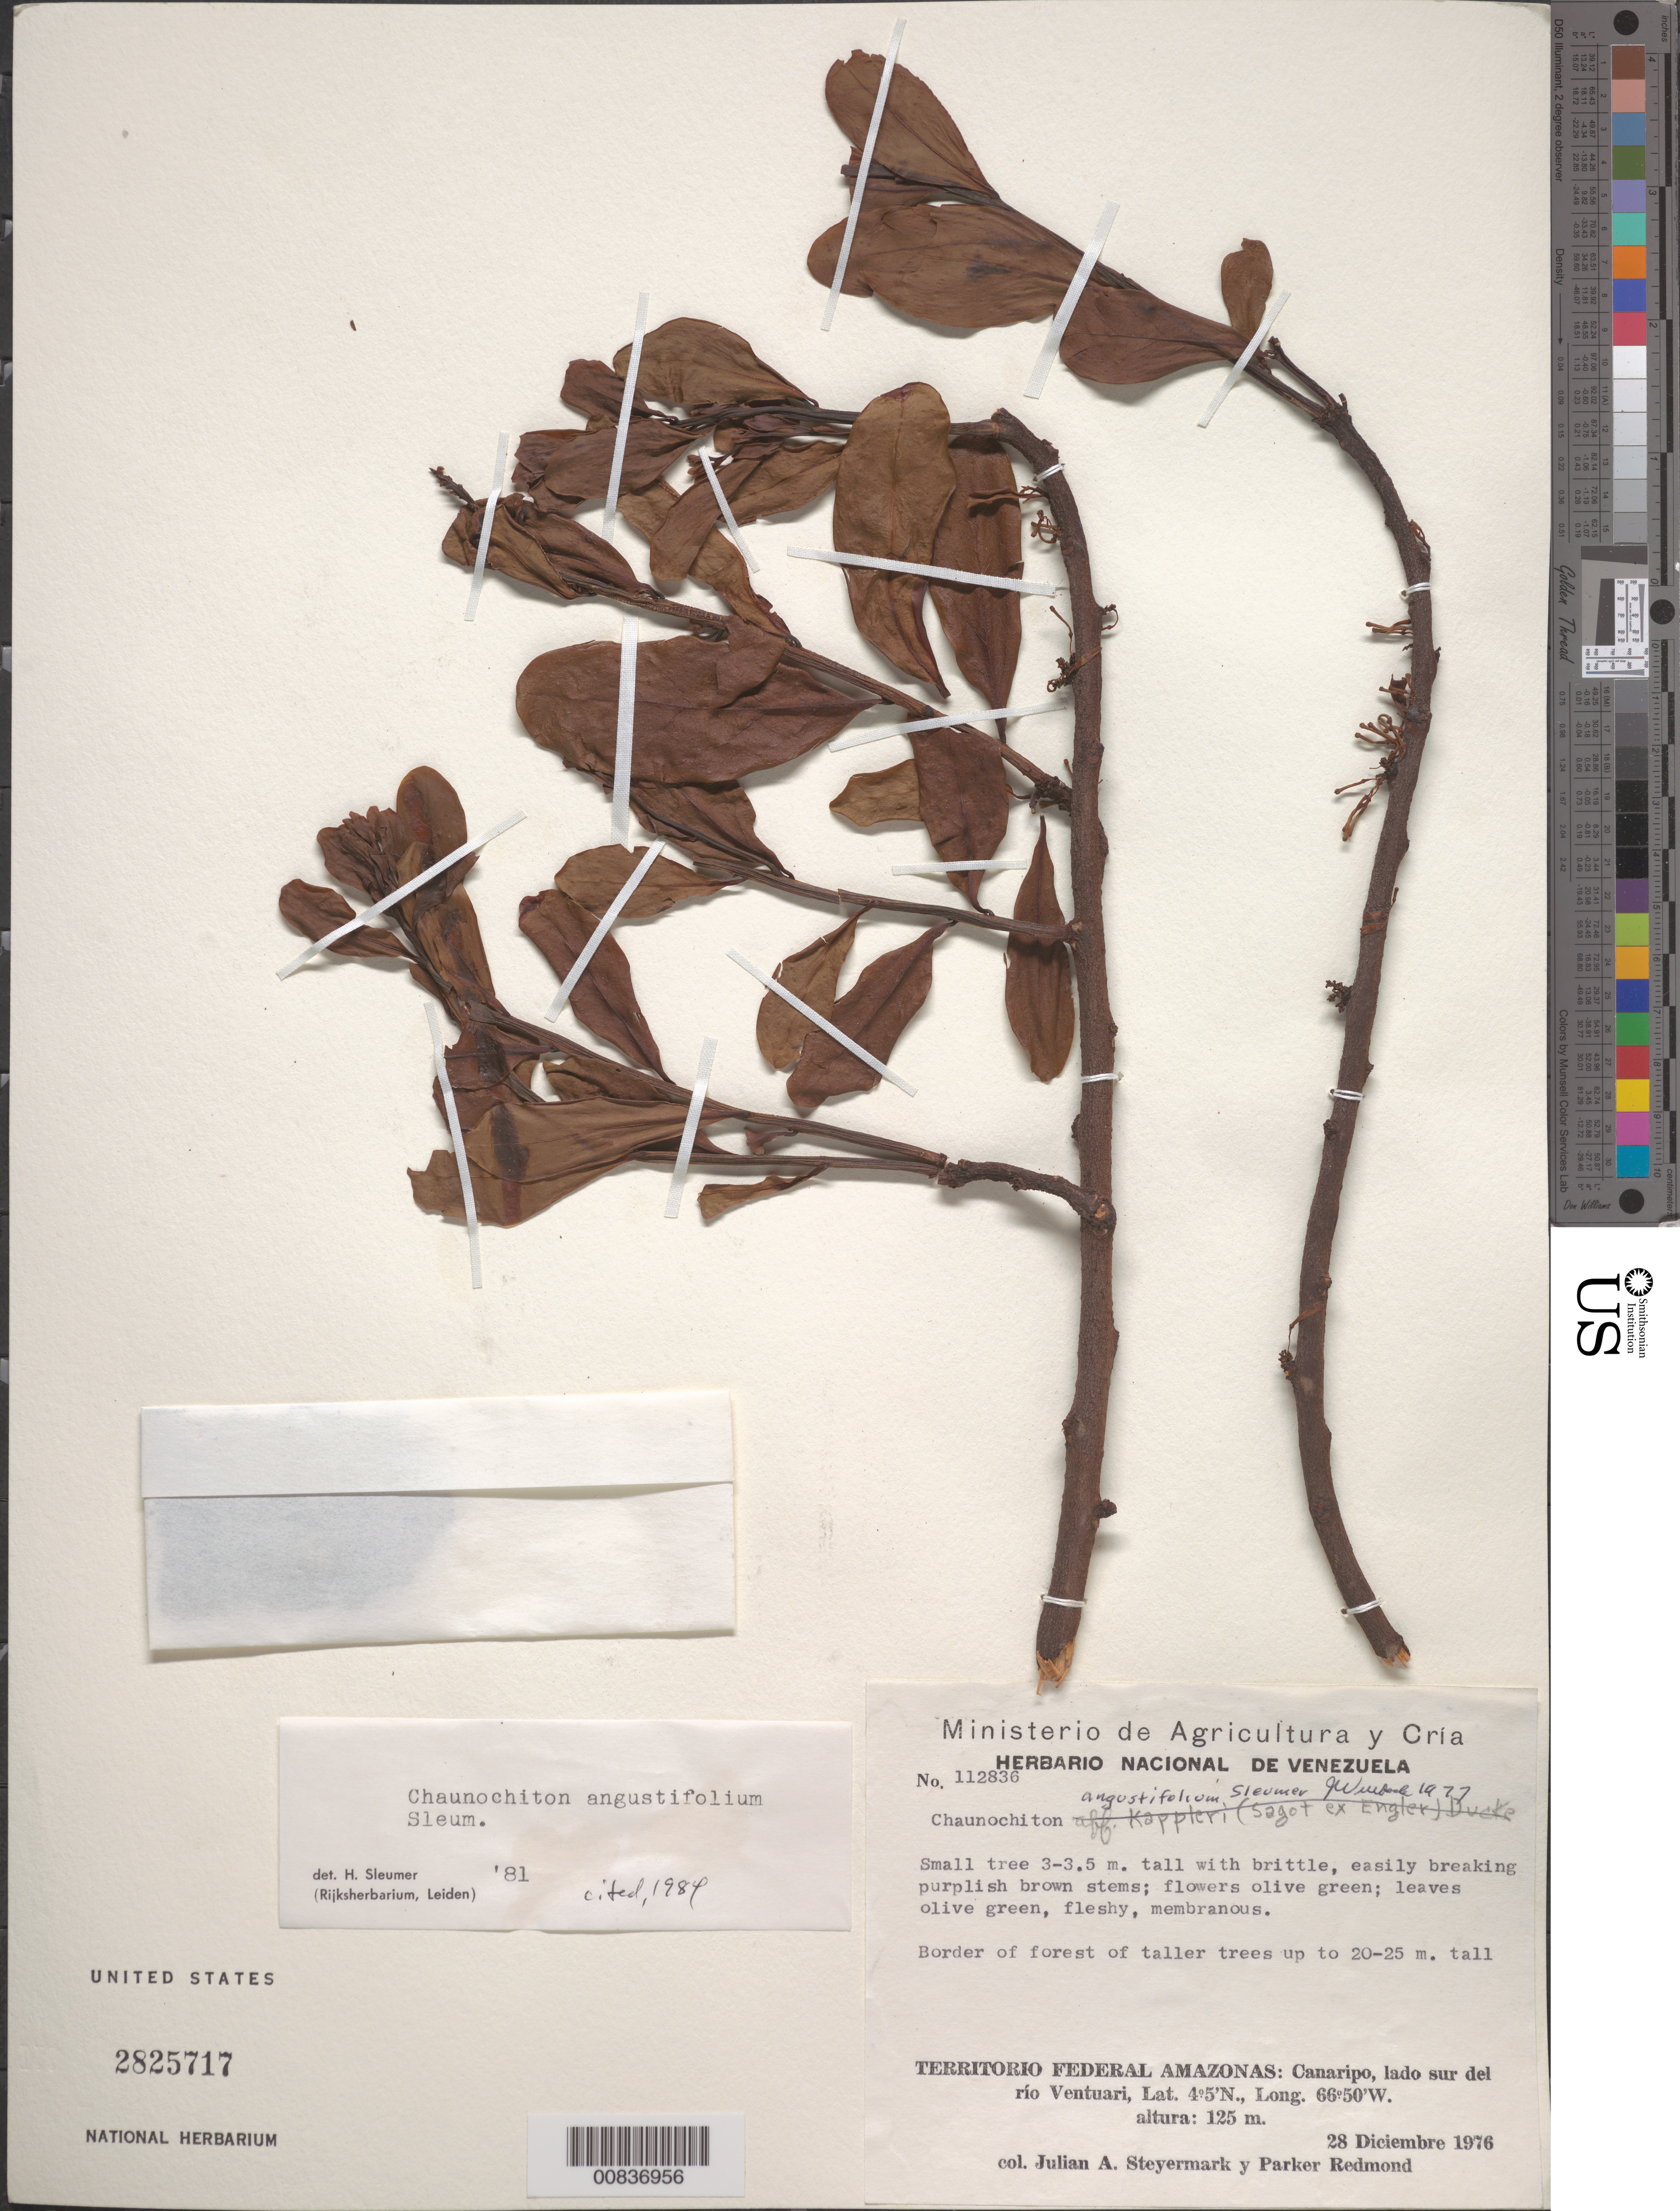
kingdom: Plantae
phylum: Tracheophyta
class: Magnoliopsida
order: Santalales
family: Aptandraceae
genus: Chaunochiton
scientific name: Chaunochiton angustifolium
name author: Sleumer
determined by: Sleumer, H. O.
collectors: J. Steyermark & P. Redmond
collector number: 112836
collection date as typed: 28-Dec-76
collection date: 1976-12-28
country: Venezuela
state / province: Amazonas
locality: Canaripo, lado sur del Río Ventuari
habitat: Border of forest of taller trees up to 20-25 m tall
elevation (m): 125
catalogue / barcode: US 2825717